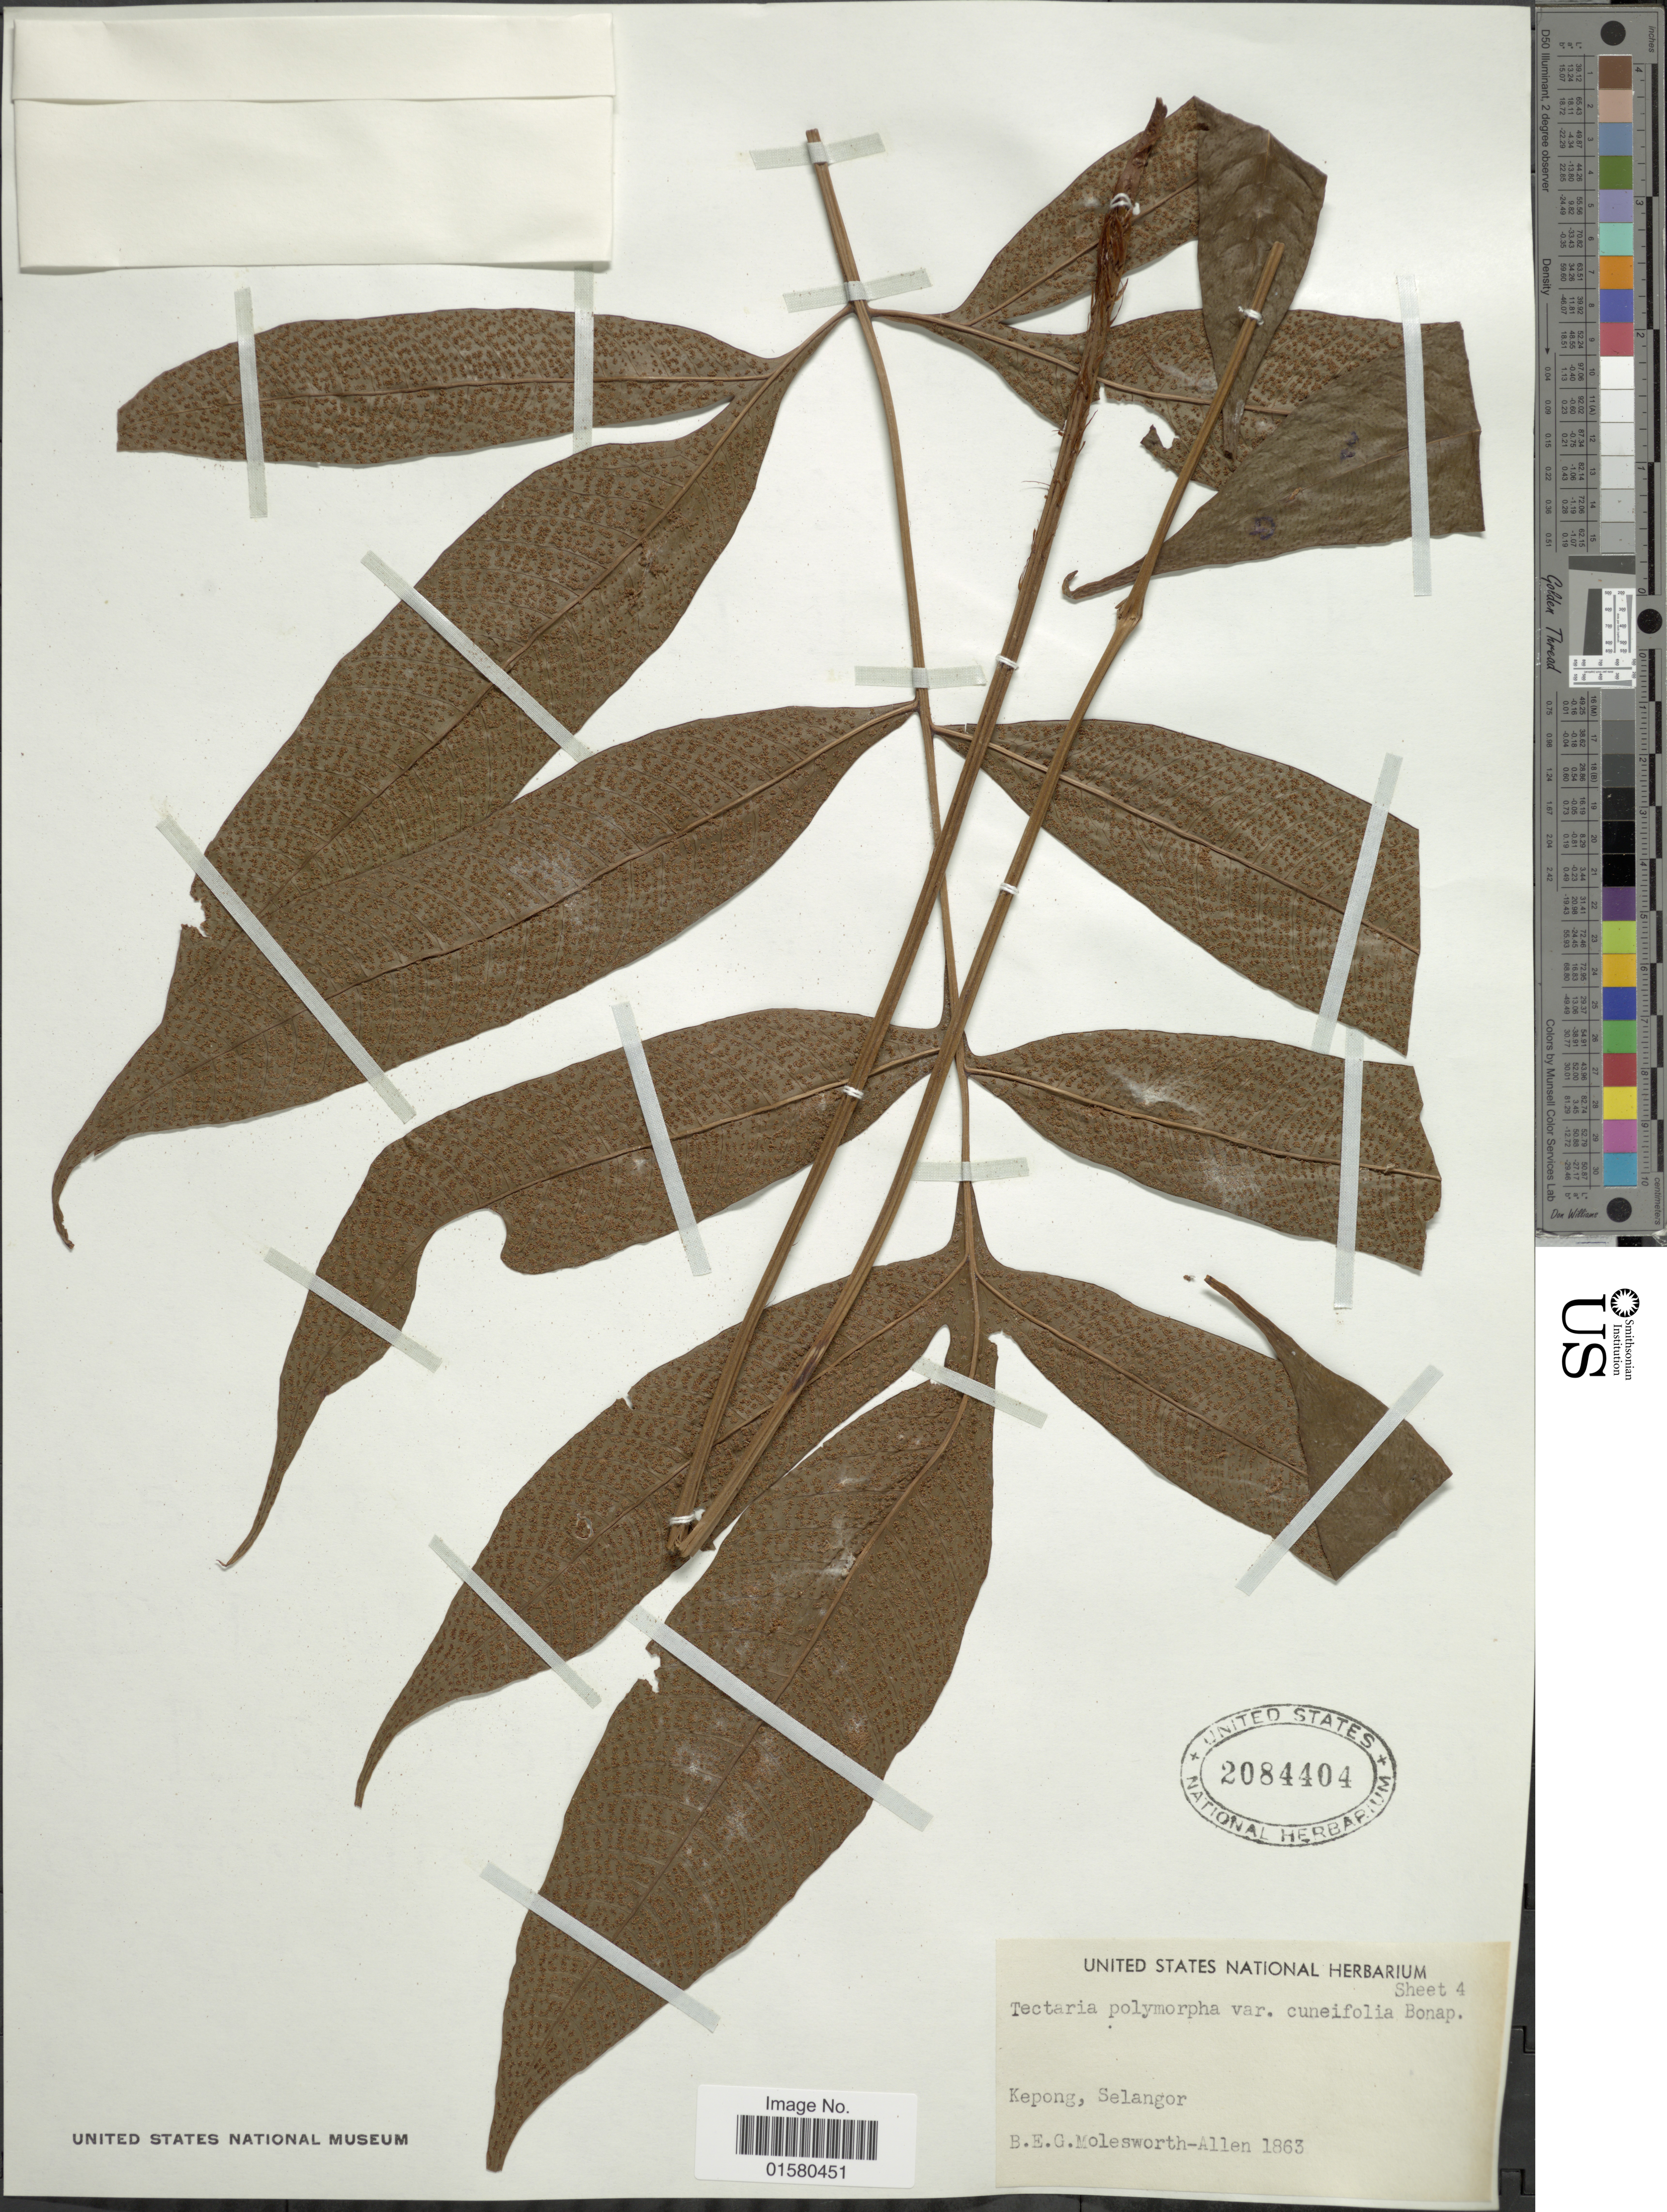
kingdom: Plantae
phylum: Tracheophyta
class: Polypodiopsida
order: Polypodiales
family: Tectariaceae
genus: Tectaria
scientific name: Tectaria polymorpha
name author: (Wall. ex Hook.) Copel.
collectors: B. E. G. Molesworth-Allen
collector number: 1863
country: Malaysia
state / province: Selangor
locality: Kepong, Selangor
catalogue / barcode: US 2084404